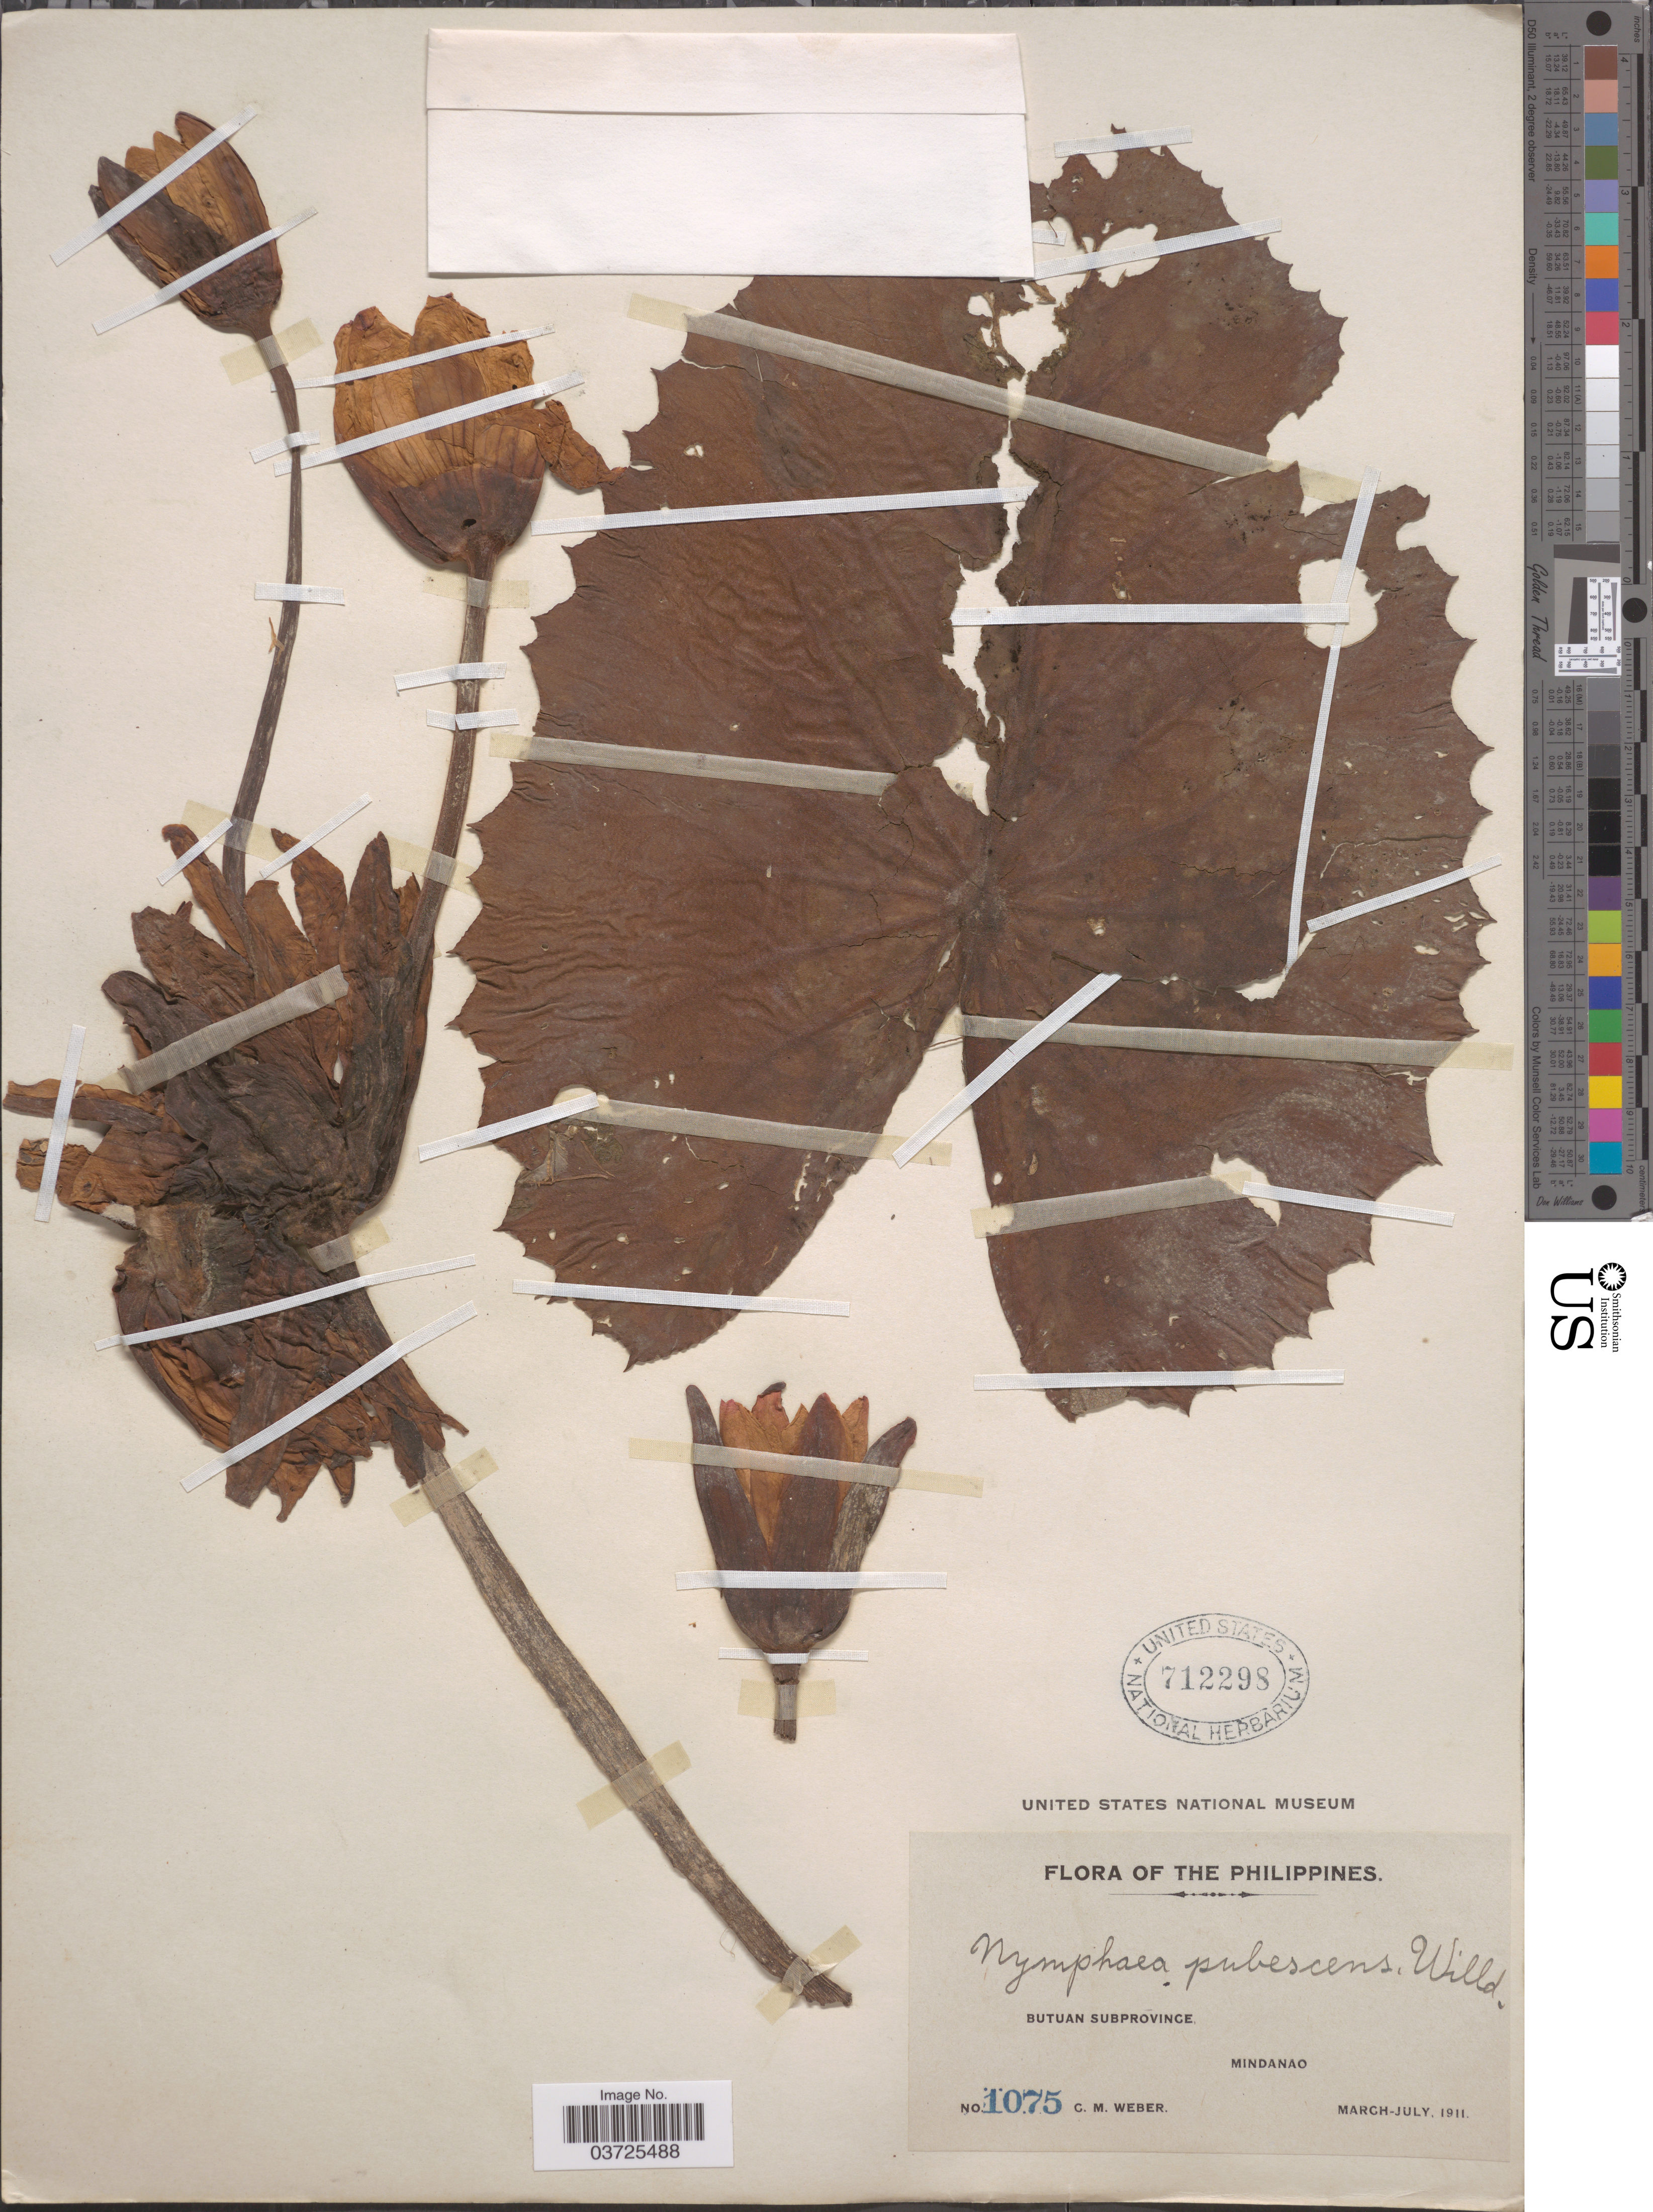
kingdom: Plantae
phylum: Tracheophyta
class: Magnoliopsida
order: Nymphaeales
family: Nymphaeaceae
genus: Nymphaea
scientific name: Nymphaea pubescens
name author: Willd.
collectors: C. M. Weber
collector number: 1075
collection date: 1911-03/1911-07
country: Philippines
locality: Butuan Subprovince, Mindanao.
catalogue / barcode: US 712298